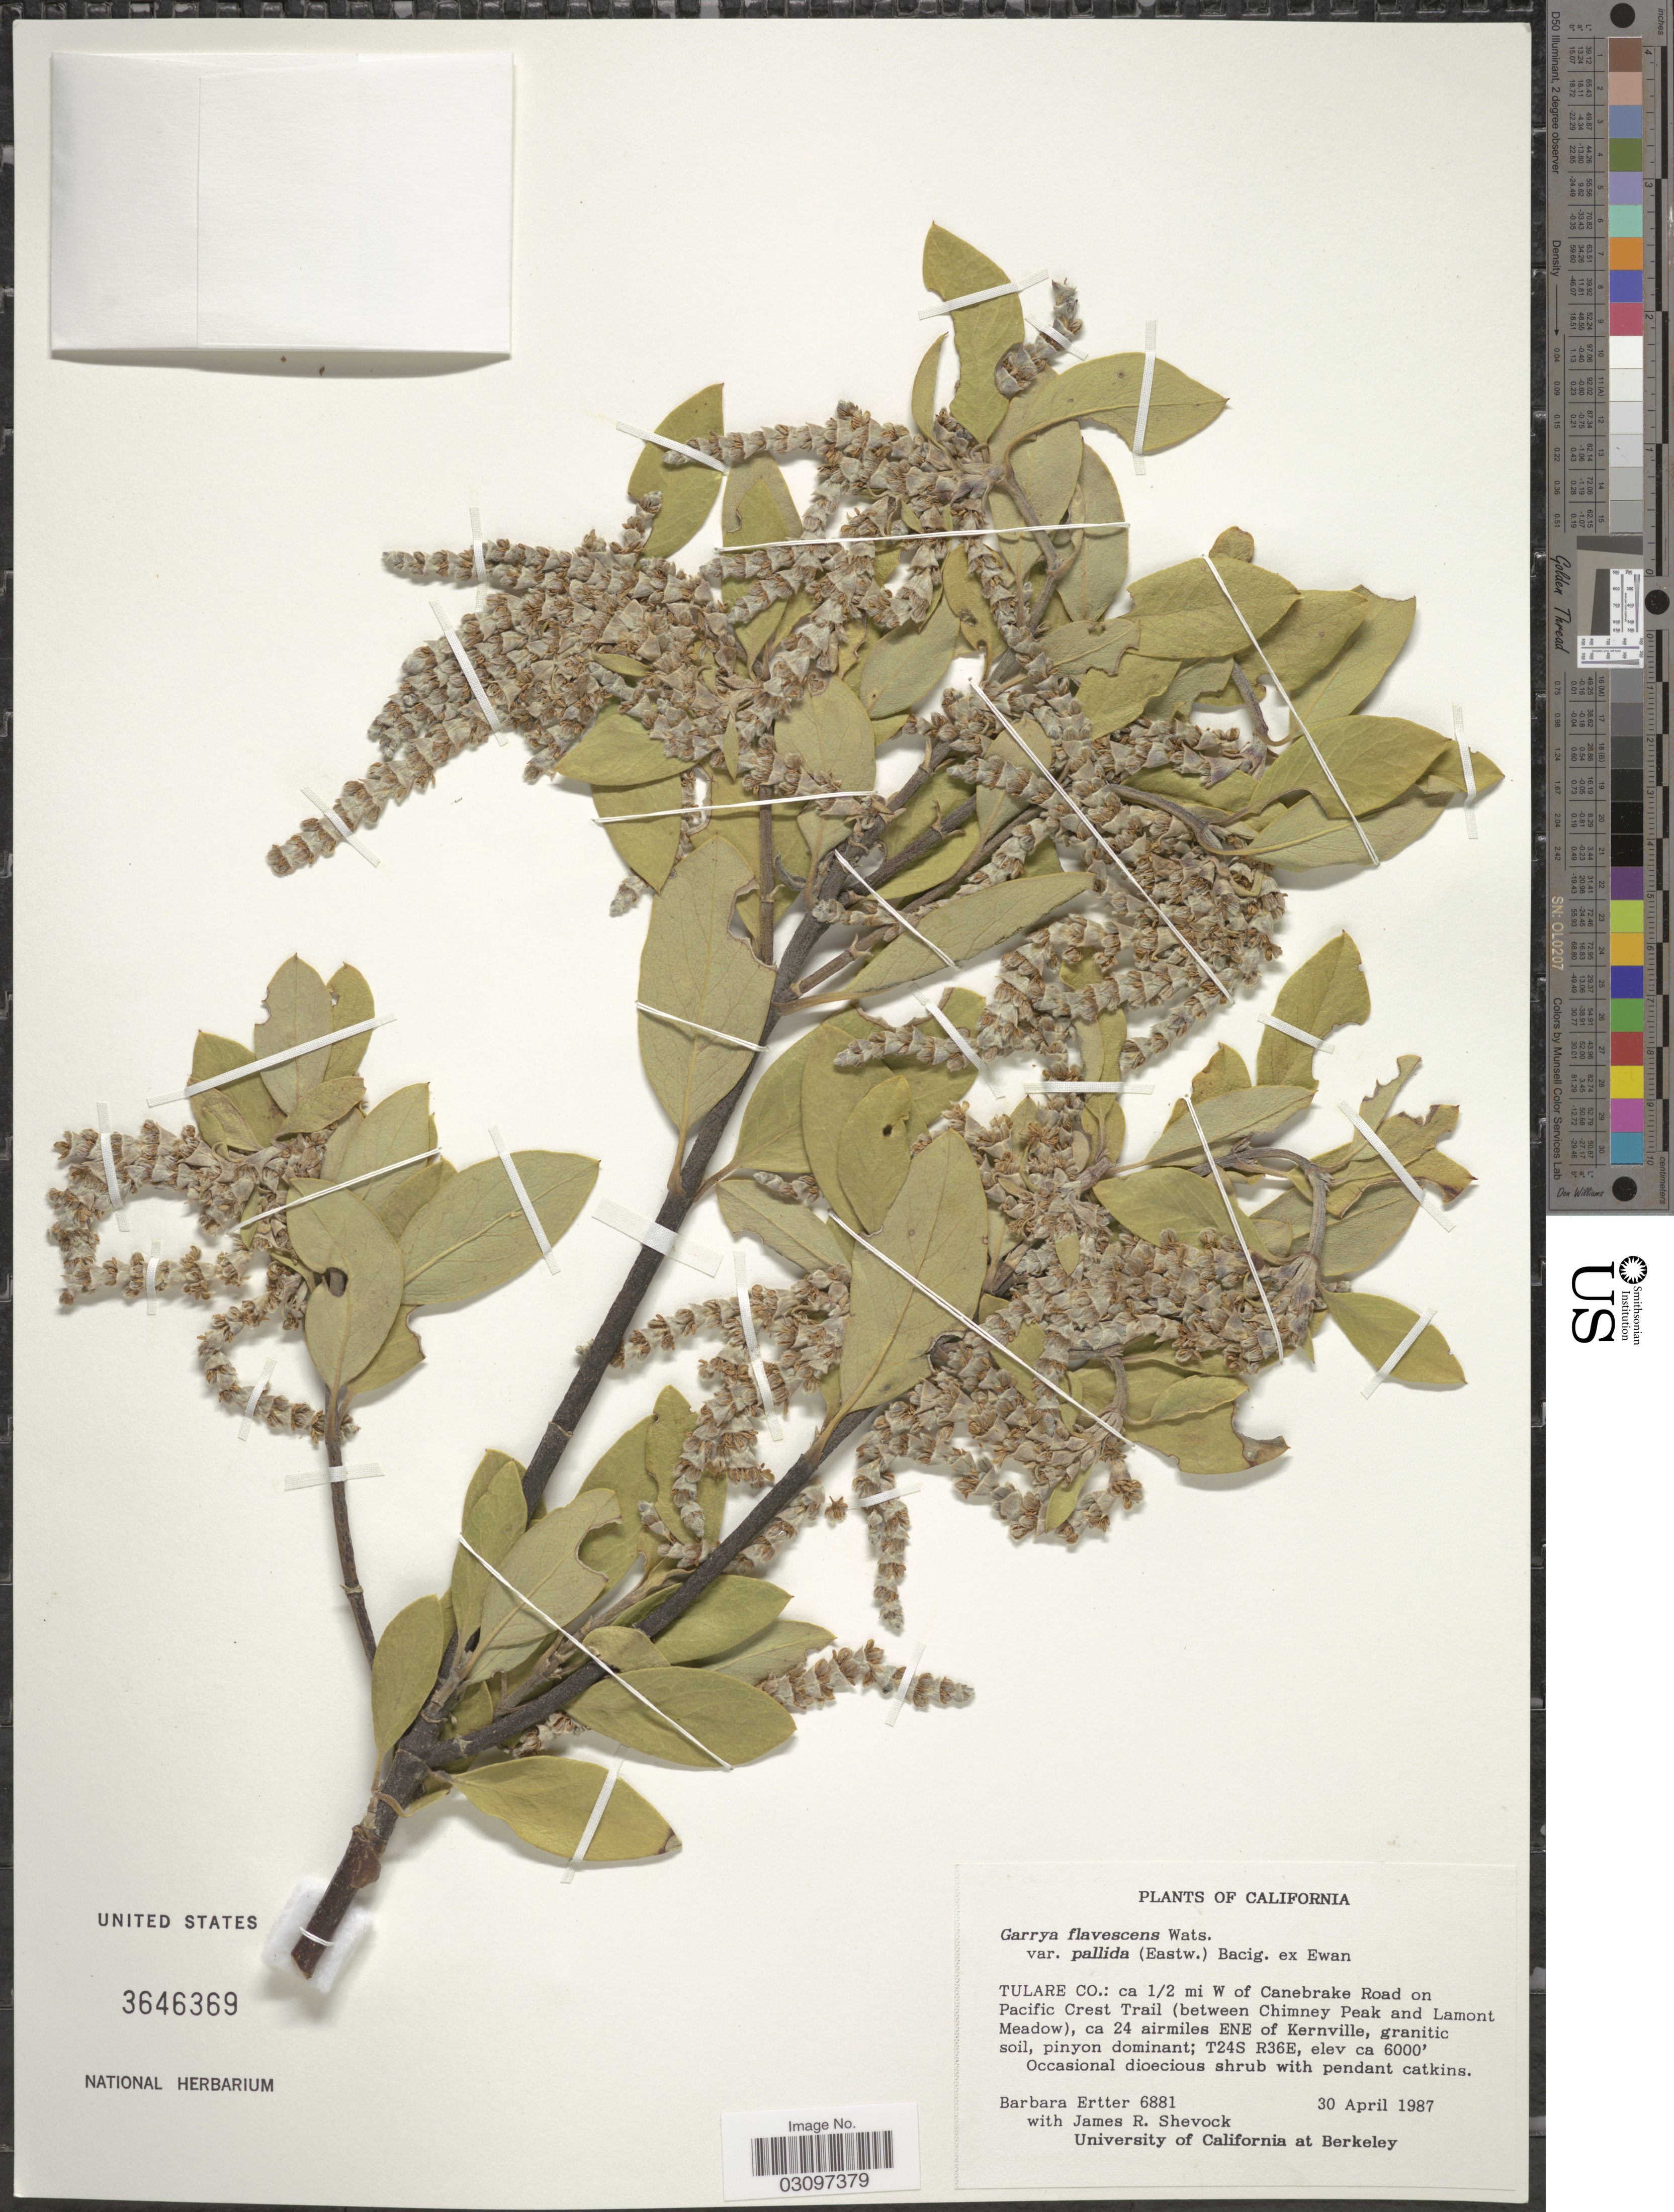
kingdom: Plantae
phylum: Tracheophyta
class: Magnoliopsida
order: Garryales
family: Garryaceae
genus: Garrya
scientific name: Garrya flavescens subsp. pallida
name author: (Eastw.) Bacig. ex Ewan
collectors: B. Ertter & J. R. Shevock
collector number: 6881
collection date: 1987-04-30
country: United States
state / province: California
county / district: Tulare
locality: Tulare Co.: ca 1/2 mi W of Canebrake Road on Pacific Crest Trail (between Chimney Peak and Lamont Meadow), ca 24 airmiles ENE of Kernville. T24S R36E.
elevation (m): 1829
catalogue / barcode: US 3646369